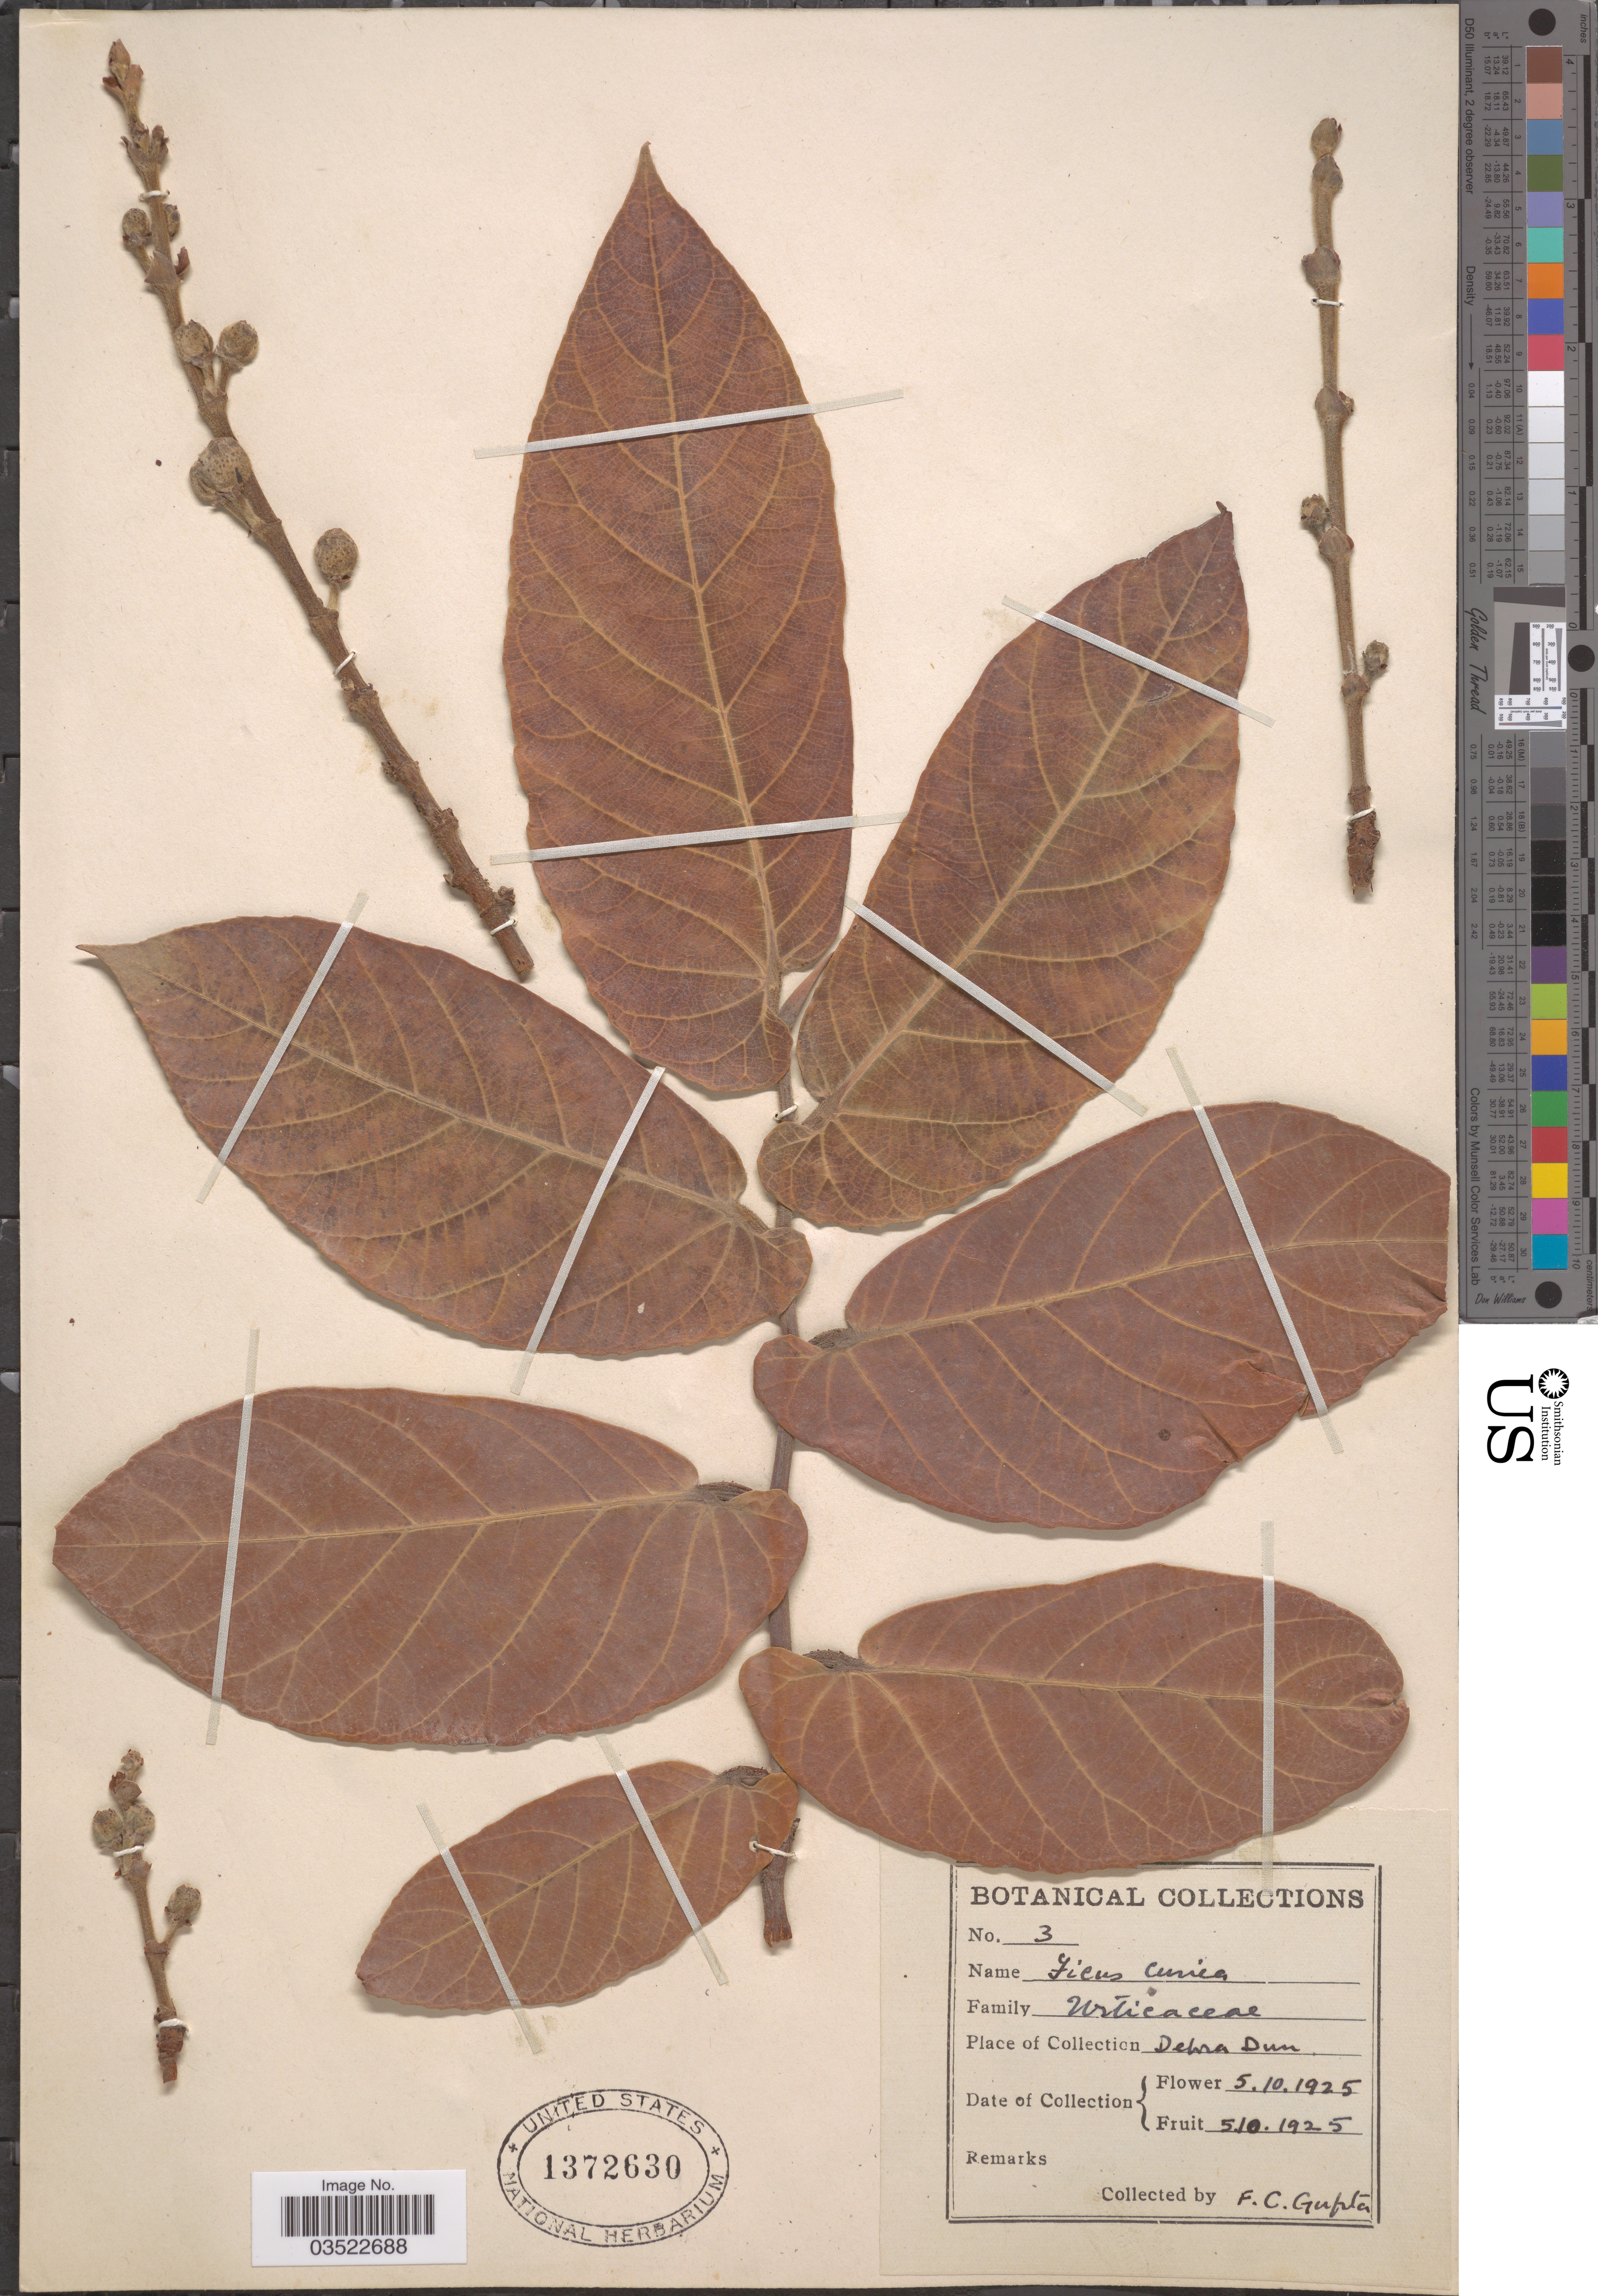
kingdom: Plantae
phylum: Tracheophyta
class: Magnoliopsida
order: Rosales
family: Moraceae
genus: Ficus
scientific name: Ficus semicordata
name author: Buch.-Ham. ex Sm.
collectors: F. Gupta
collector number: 3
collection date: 1925-10-05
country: India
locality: Dehra Dun.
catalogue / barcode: US 1372630